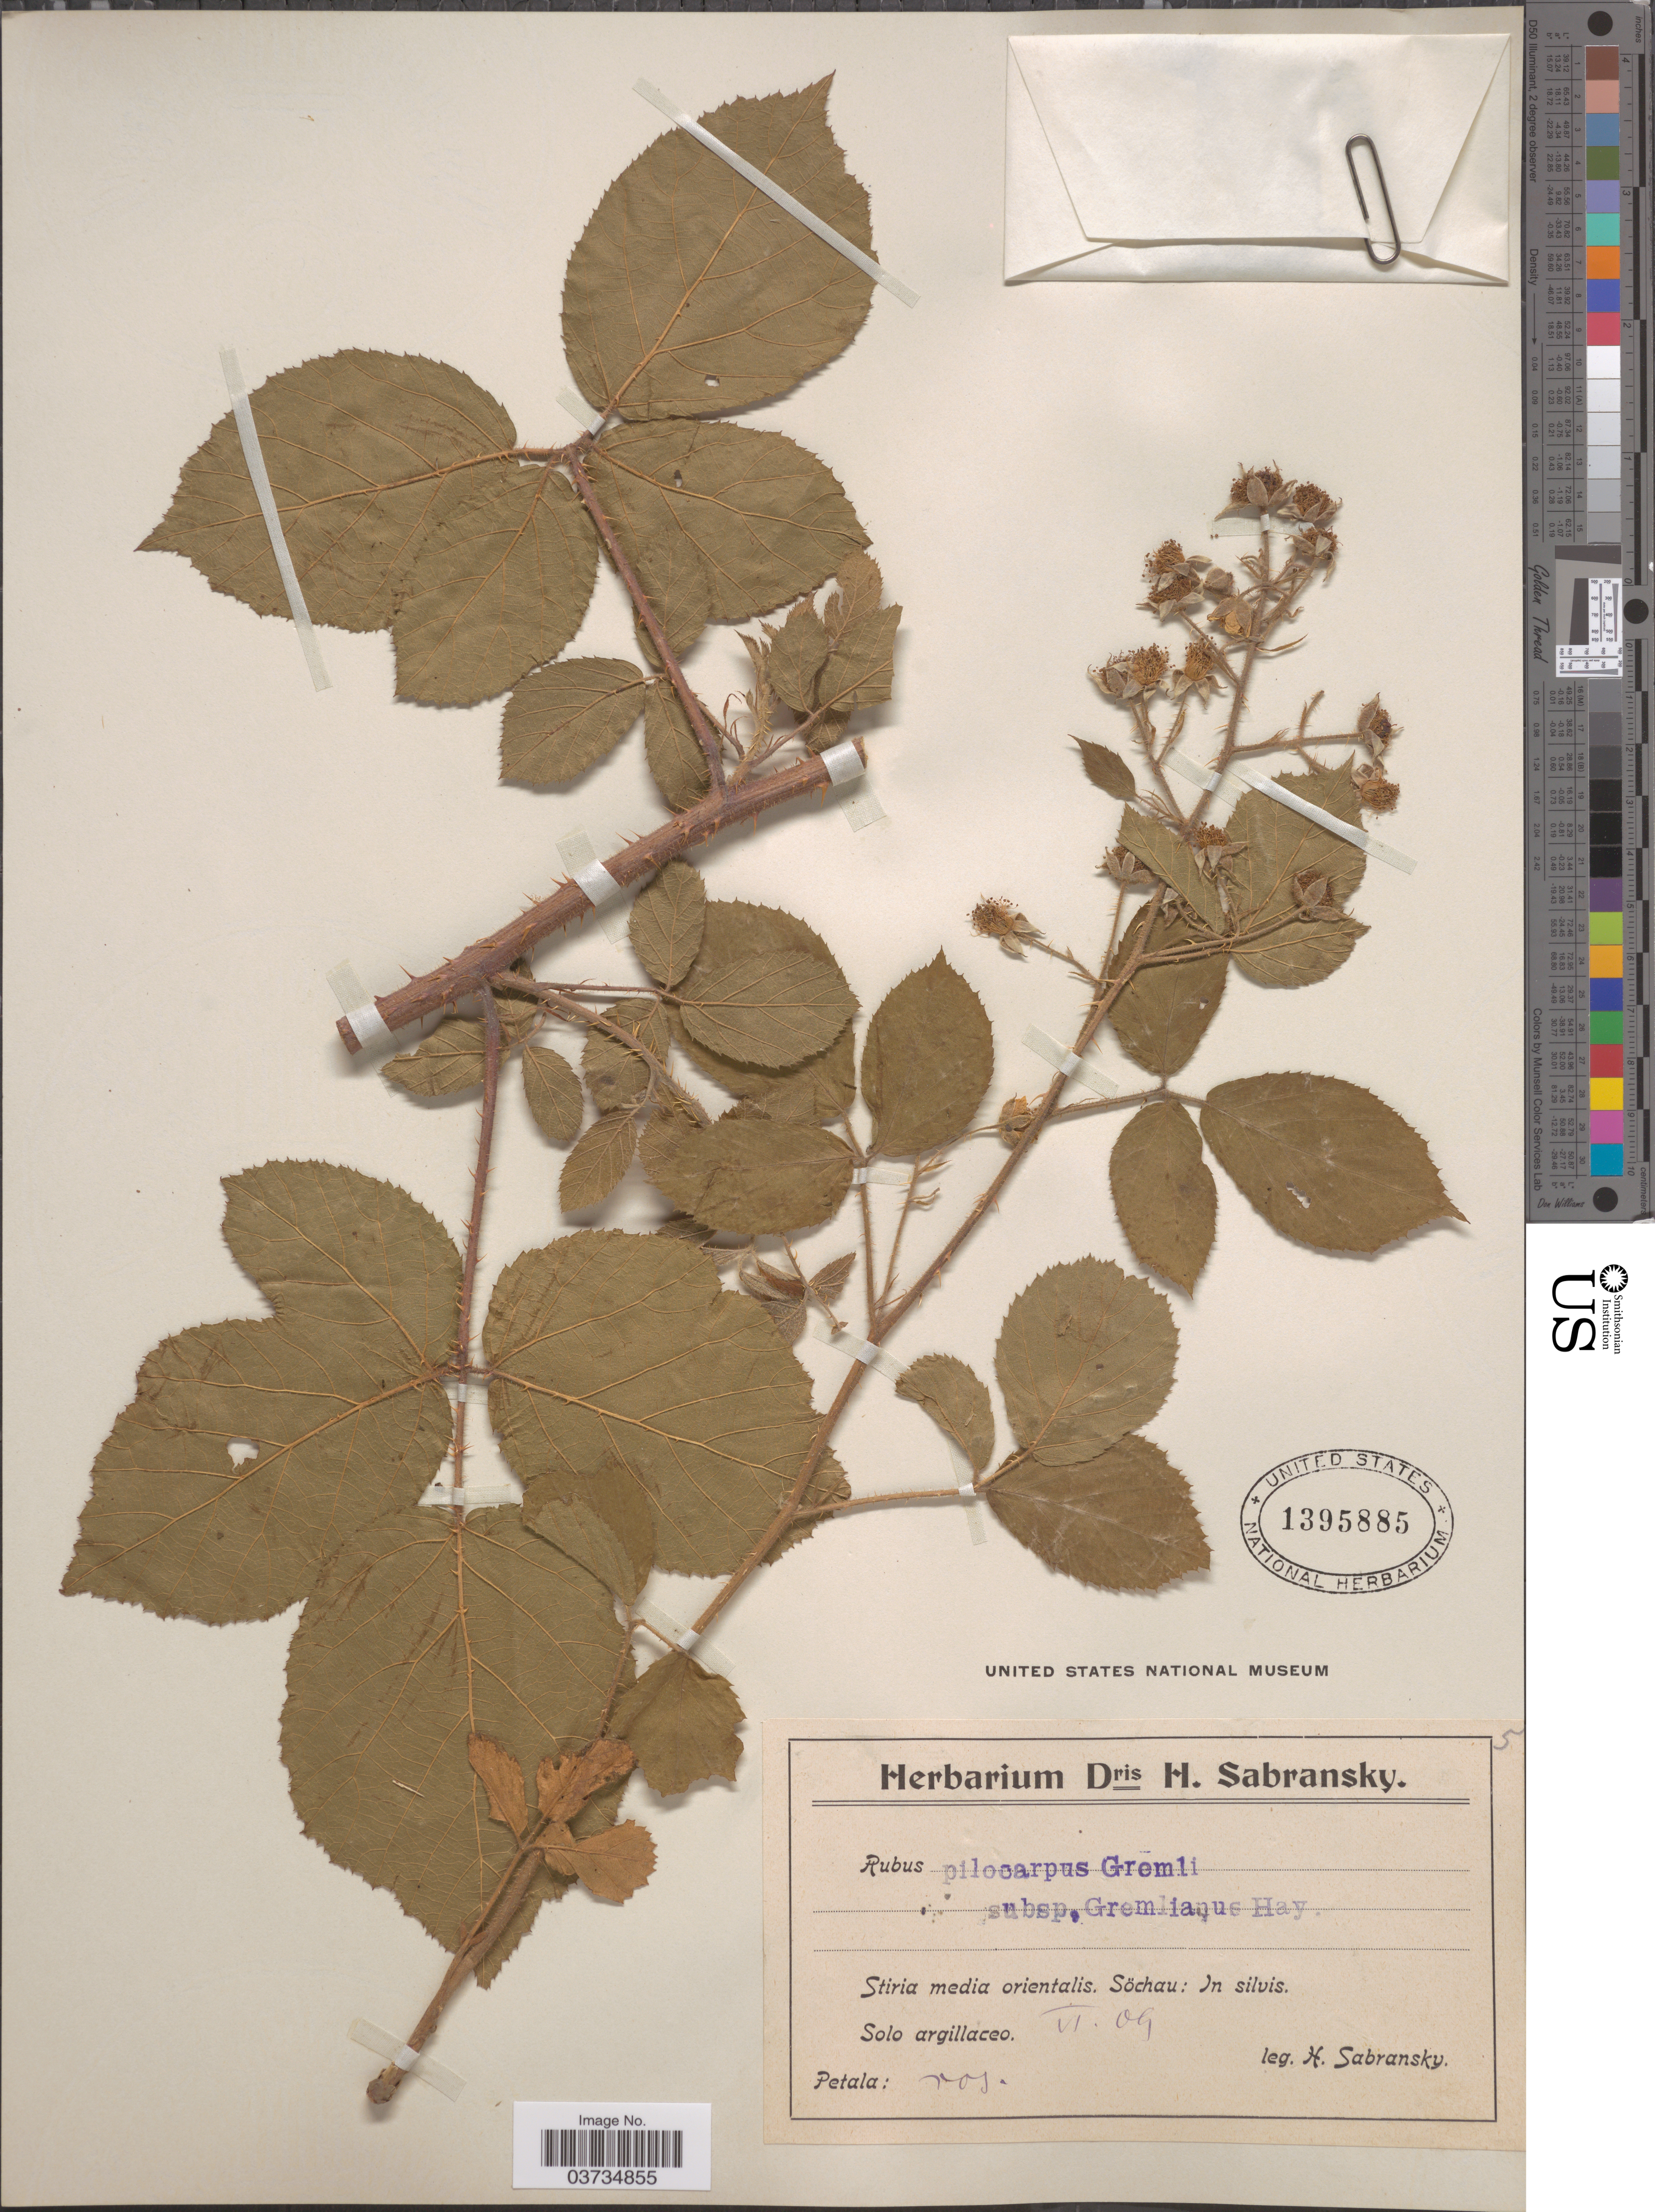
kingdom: Plantae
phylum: Tracheophyta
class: Magnoliopsida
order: Rosales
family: Rosaceae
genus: Rubus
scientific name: Rubus pilocarpus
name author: Gremli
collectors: H. Sabransky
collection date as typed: Transcribed d/m/y: /6/9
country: Austria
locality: Stiria media orientalis. Söchau: In silvis.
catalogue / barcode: US 1395885